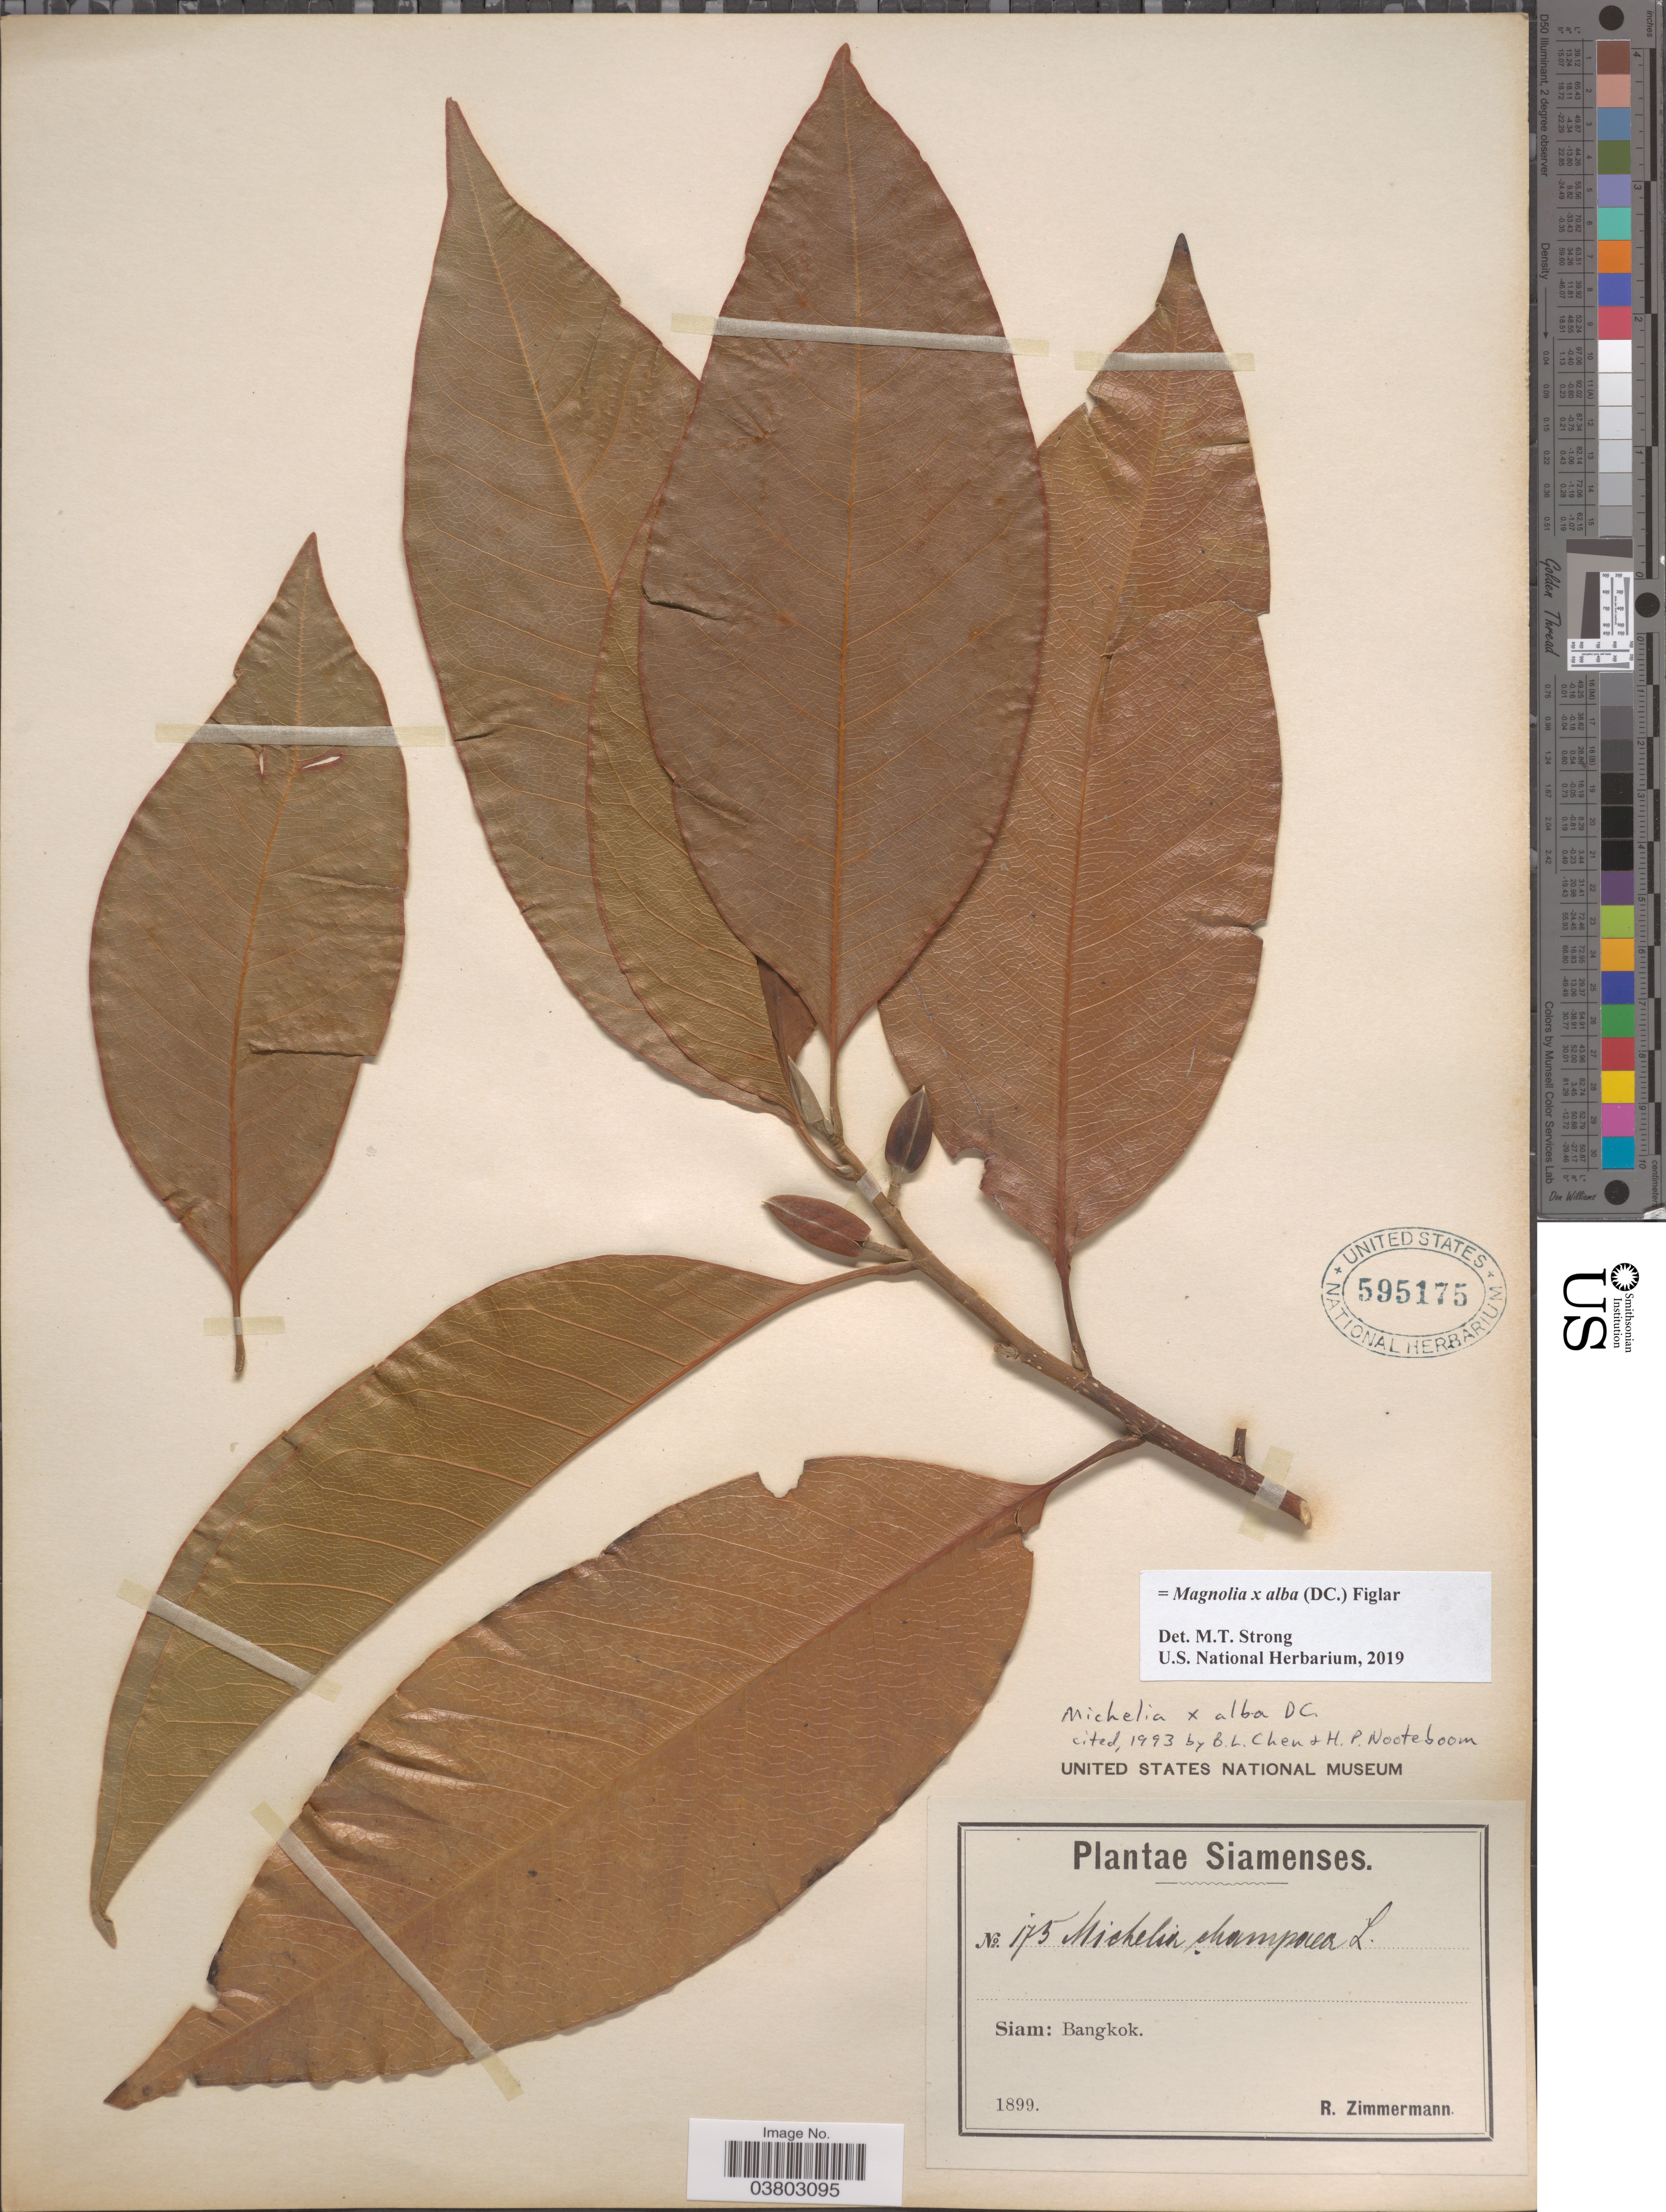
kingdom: Plantae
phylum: Tracheophyta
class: Magnoliopsida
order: Magnoliales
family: Magnoliaceae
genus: Magnolia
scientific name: Magnolia x alba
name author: (DC.) Figlar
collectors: R. Zimmermann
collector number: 175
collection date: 1899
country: Thailand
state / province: Bangkok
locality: Siam.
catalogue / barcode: US 595175